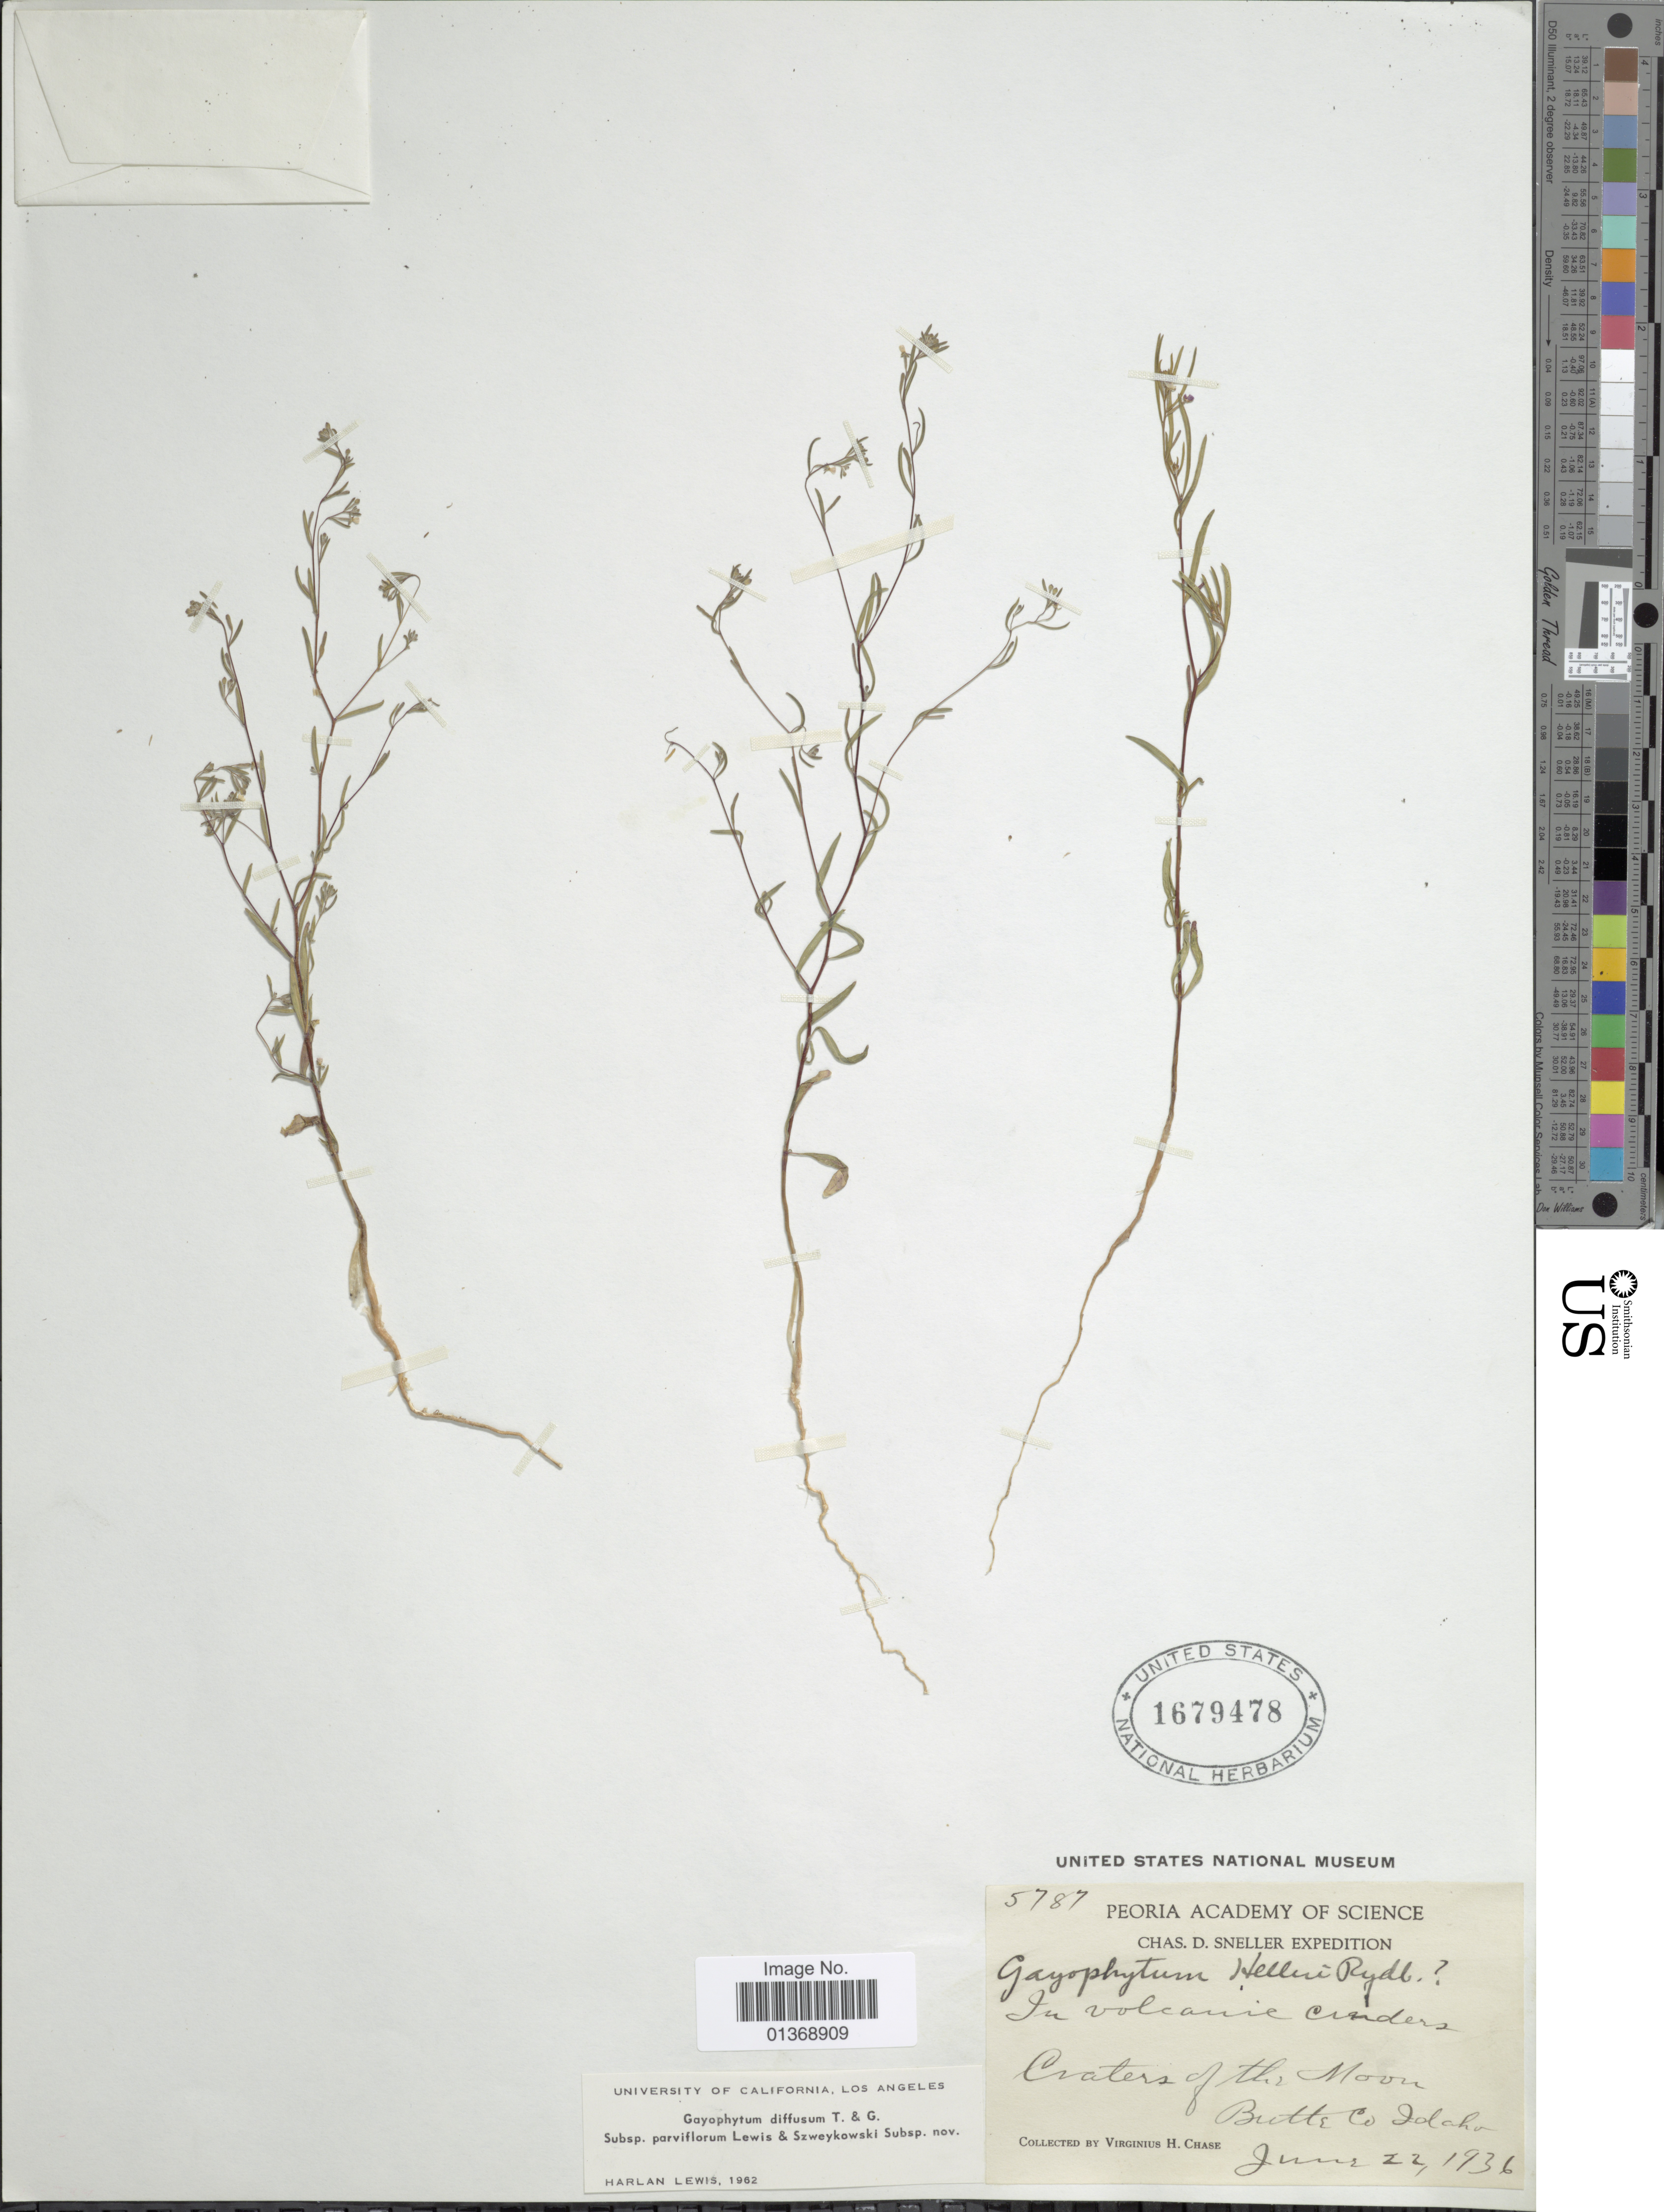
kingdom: Plantae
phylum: Tracheophyta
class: Magnoliopsida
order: Myrtales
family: Onagraceae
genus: Gayophytum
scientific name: Gayophytum diffusum subsp. parviflorum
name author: F. H. Lewis & Szweyk.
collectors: V. H. Chase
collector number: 5787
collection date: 1936-06-22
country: United States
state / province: Idaho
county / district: Butte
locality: Craters of the Moon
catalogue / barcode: US 1679478